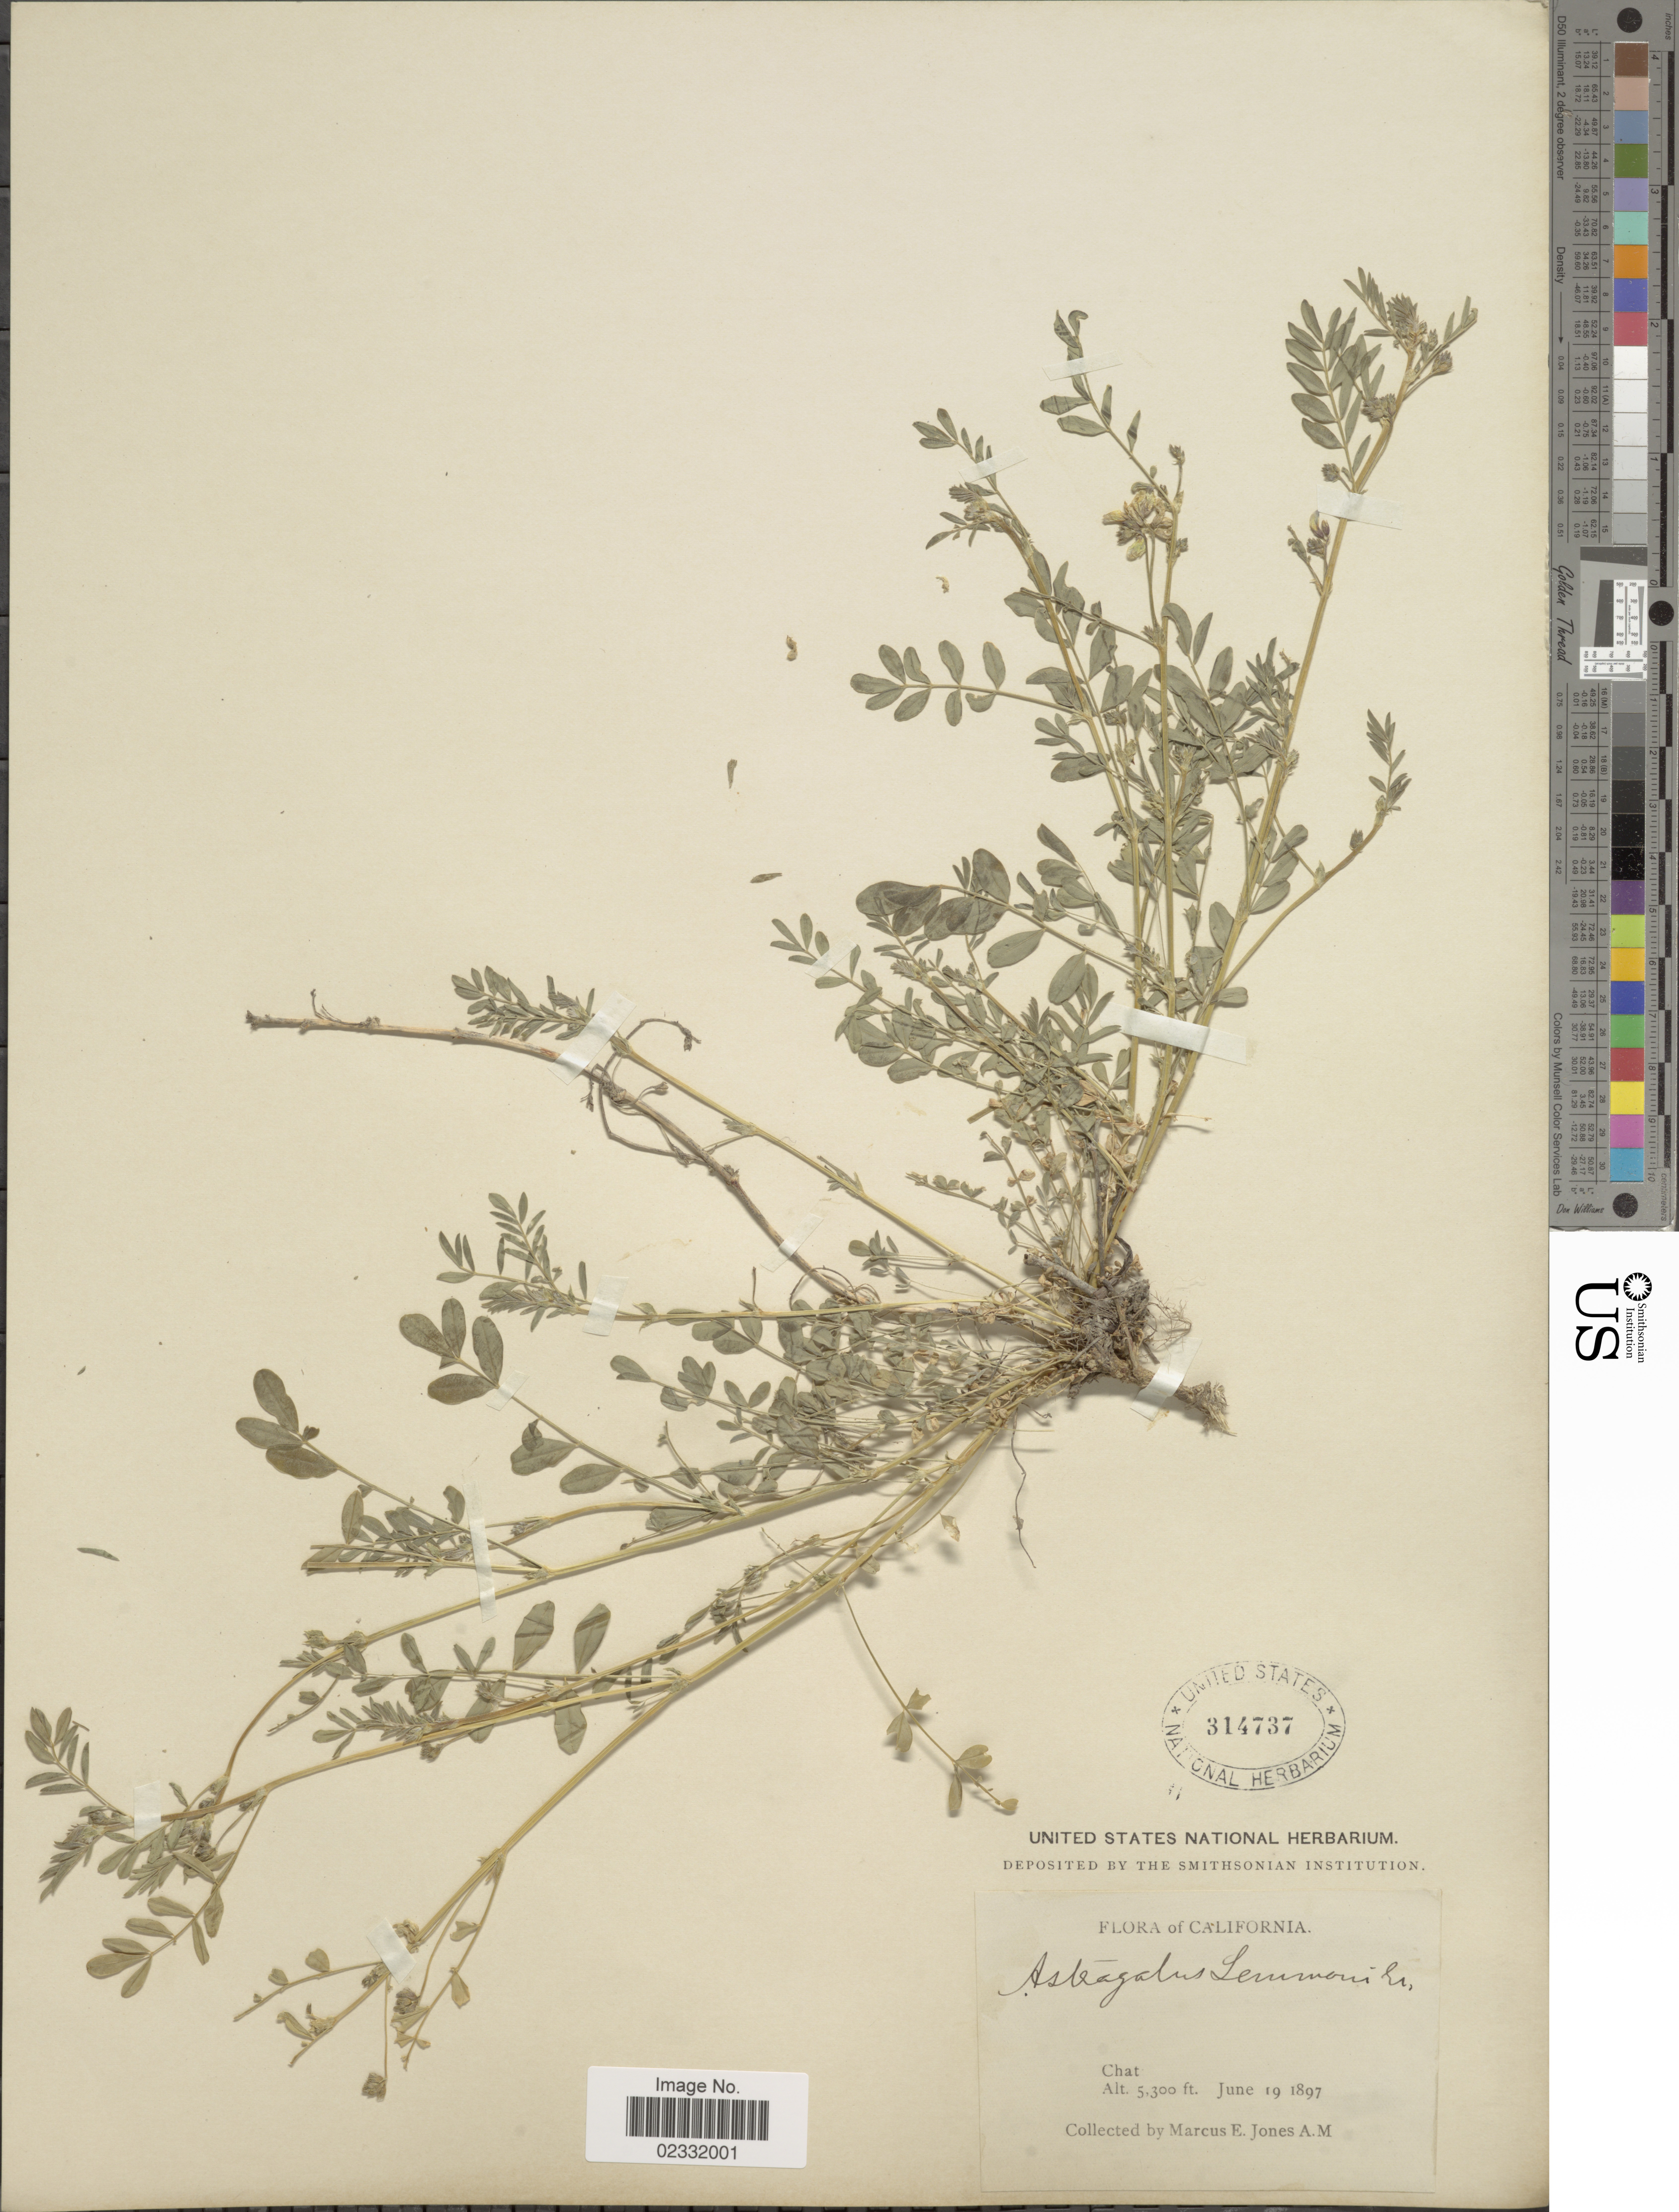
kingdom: Plantae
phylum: Tracheophyta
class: Magnoliopsida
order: Fabales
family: Fabaceae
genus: Astragalus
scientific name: Astragalus lemmonii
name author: A. Gray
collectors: M. E. Jones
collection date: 1897-06-19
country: United States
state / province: California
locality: Chat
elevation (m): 1615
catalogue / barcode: US 314737